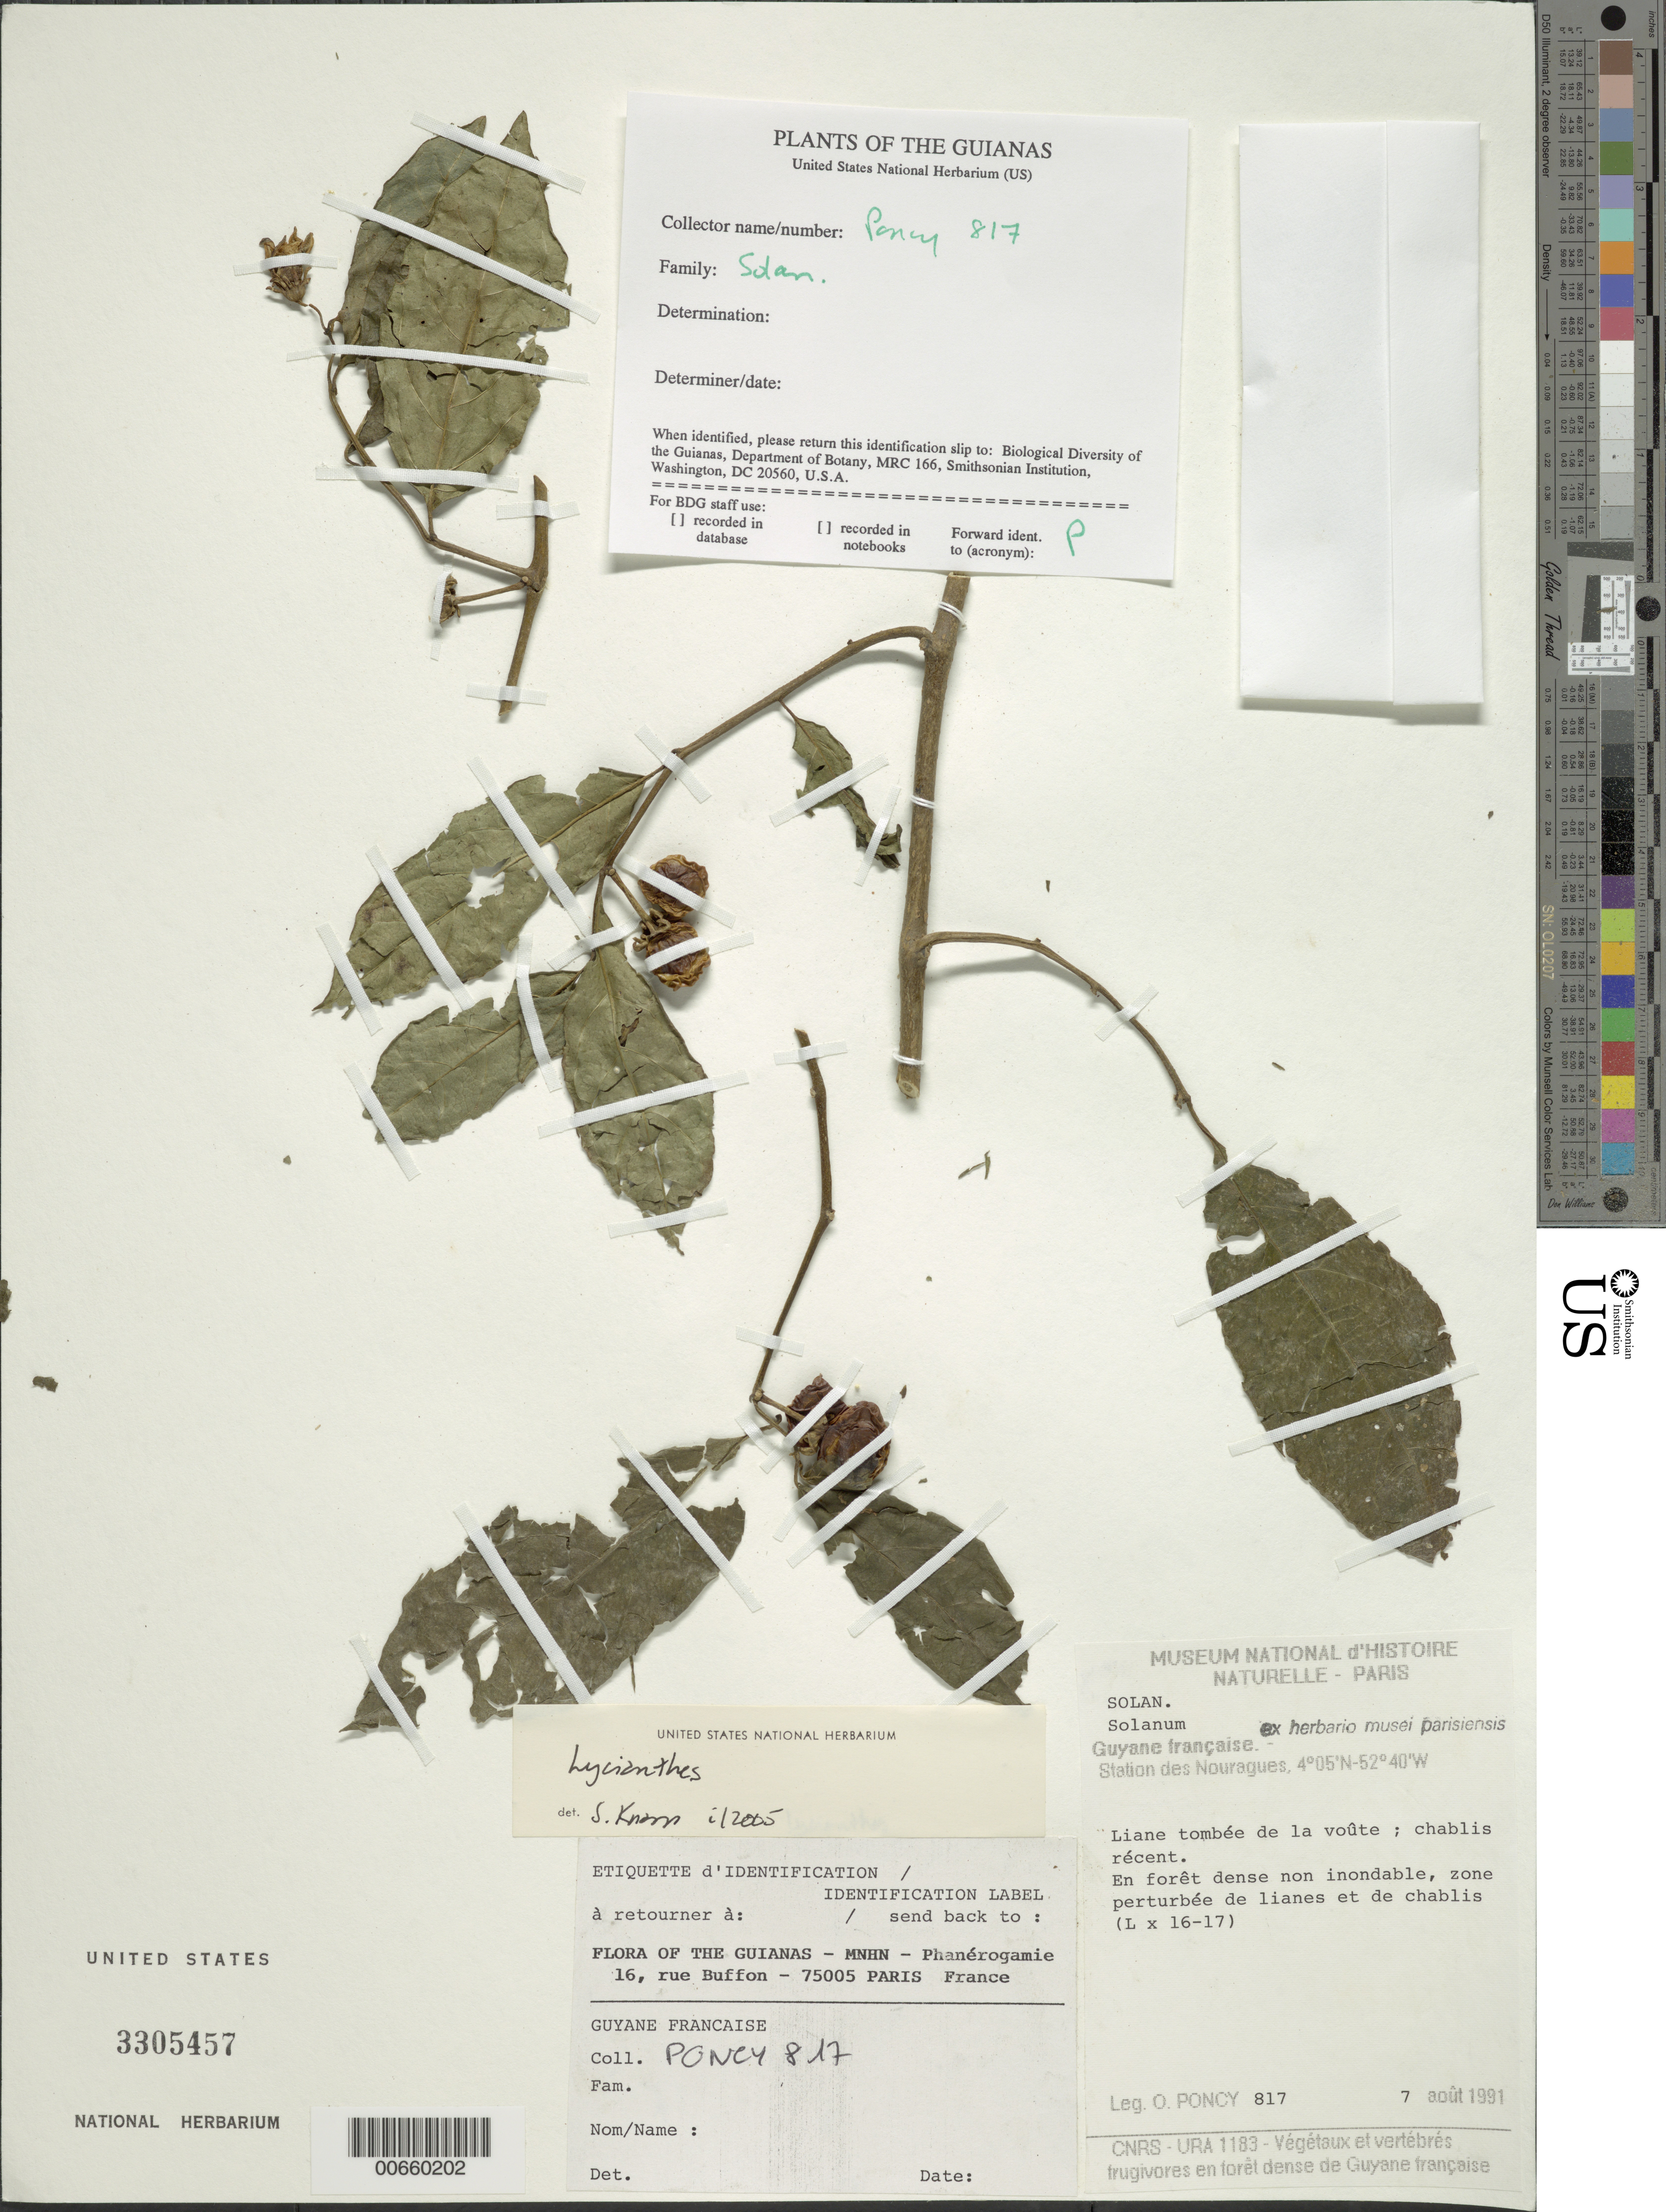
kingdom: Plantae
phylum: Tracheophyta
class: Magnoliopsida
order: Solanales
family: Solanaceae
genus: Lycianthes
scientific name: Lycianthes sp.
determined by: Knapp, S. D.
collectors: O. Poncy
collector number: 817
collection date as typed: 7-Aug-91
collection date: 1991-08-07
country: French Guiana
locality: Station des Nouragues, Bassin de l'Approuague, Arataye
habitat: Dans forêt dense non inondable, zone perturbée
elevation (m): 100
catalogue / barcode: US 3305457